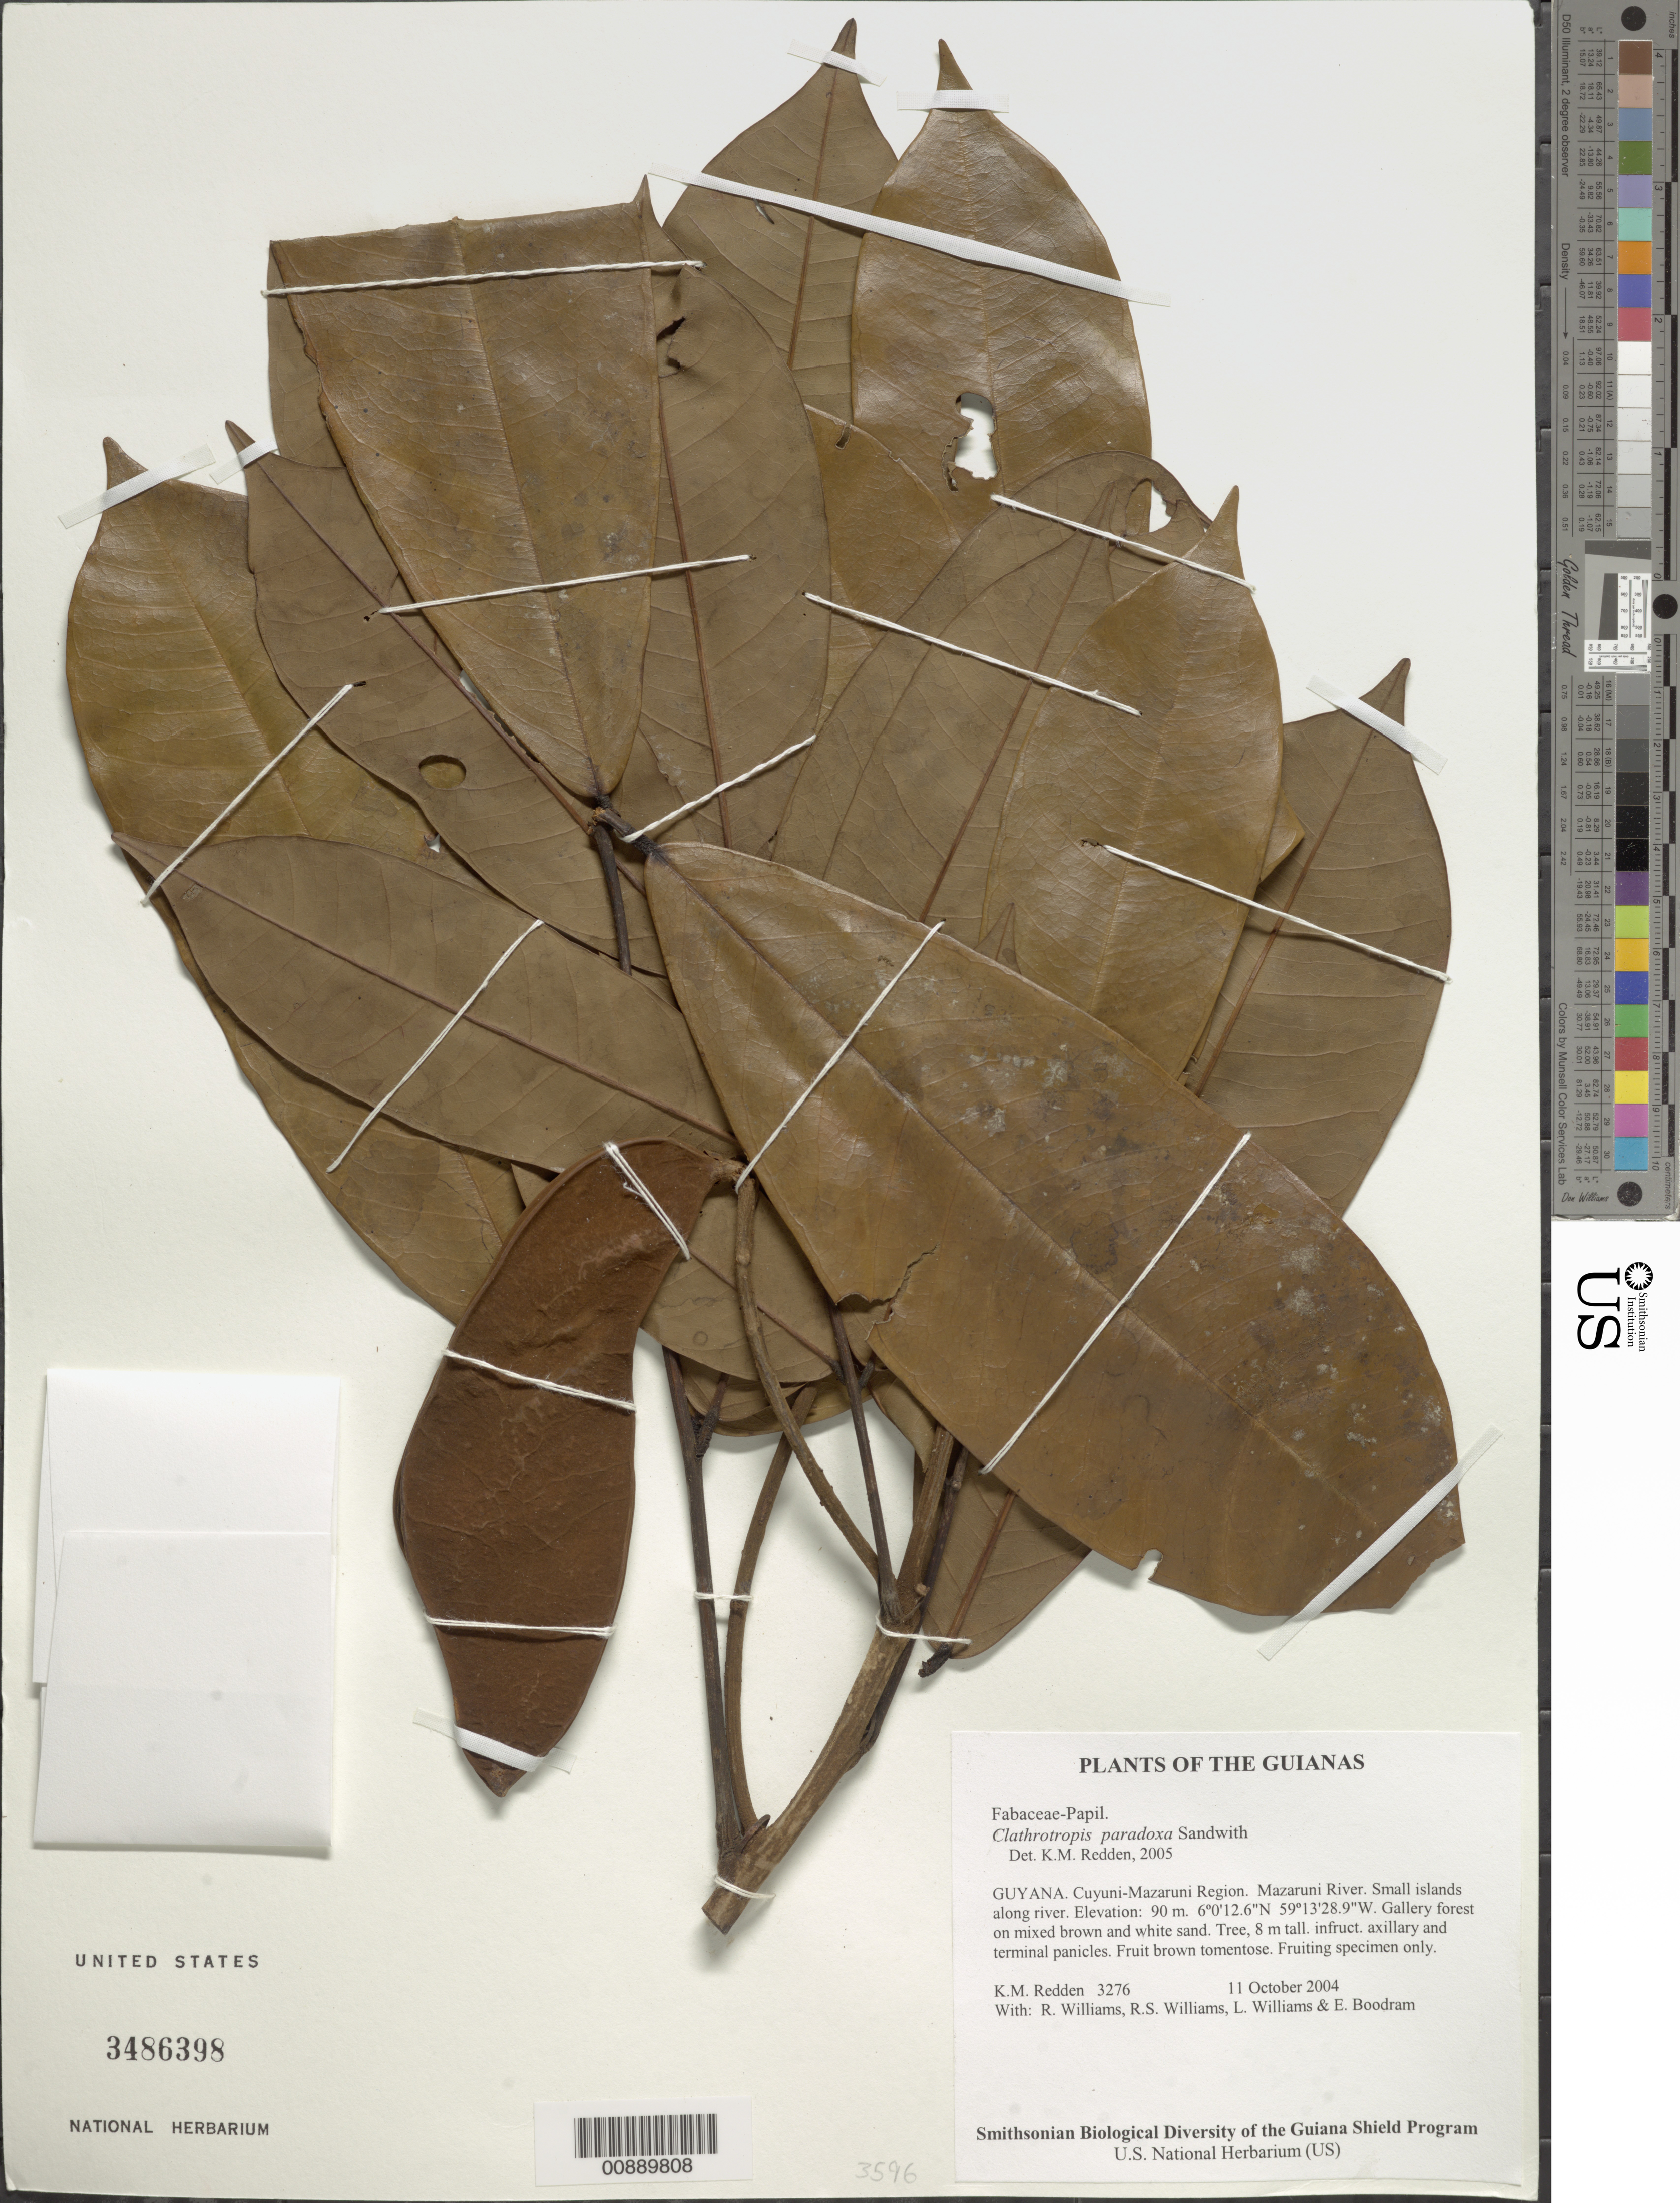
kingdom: Plantae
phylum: Tracheophyta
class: Magnoliopsida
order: Fabales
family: Fabaceae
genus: Clathrotropis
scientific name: Clathrotropis paradoxa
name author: Sandwith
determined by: Redden, K. M.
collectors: K. M. Redden, R. Williams, R. S. Williams, L. Williams & E. Boodram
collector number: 3276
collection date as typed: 11 October 2004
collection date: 2004-10-11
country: Guyana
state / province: Cuyuni-Mazaruni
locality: Mazaruni River. Small islands along river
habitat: Gallery forest on mixed brown and white sand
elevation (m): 90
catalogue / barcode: US 3486398